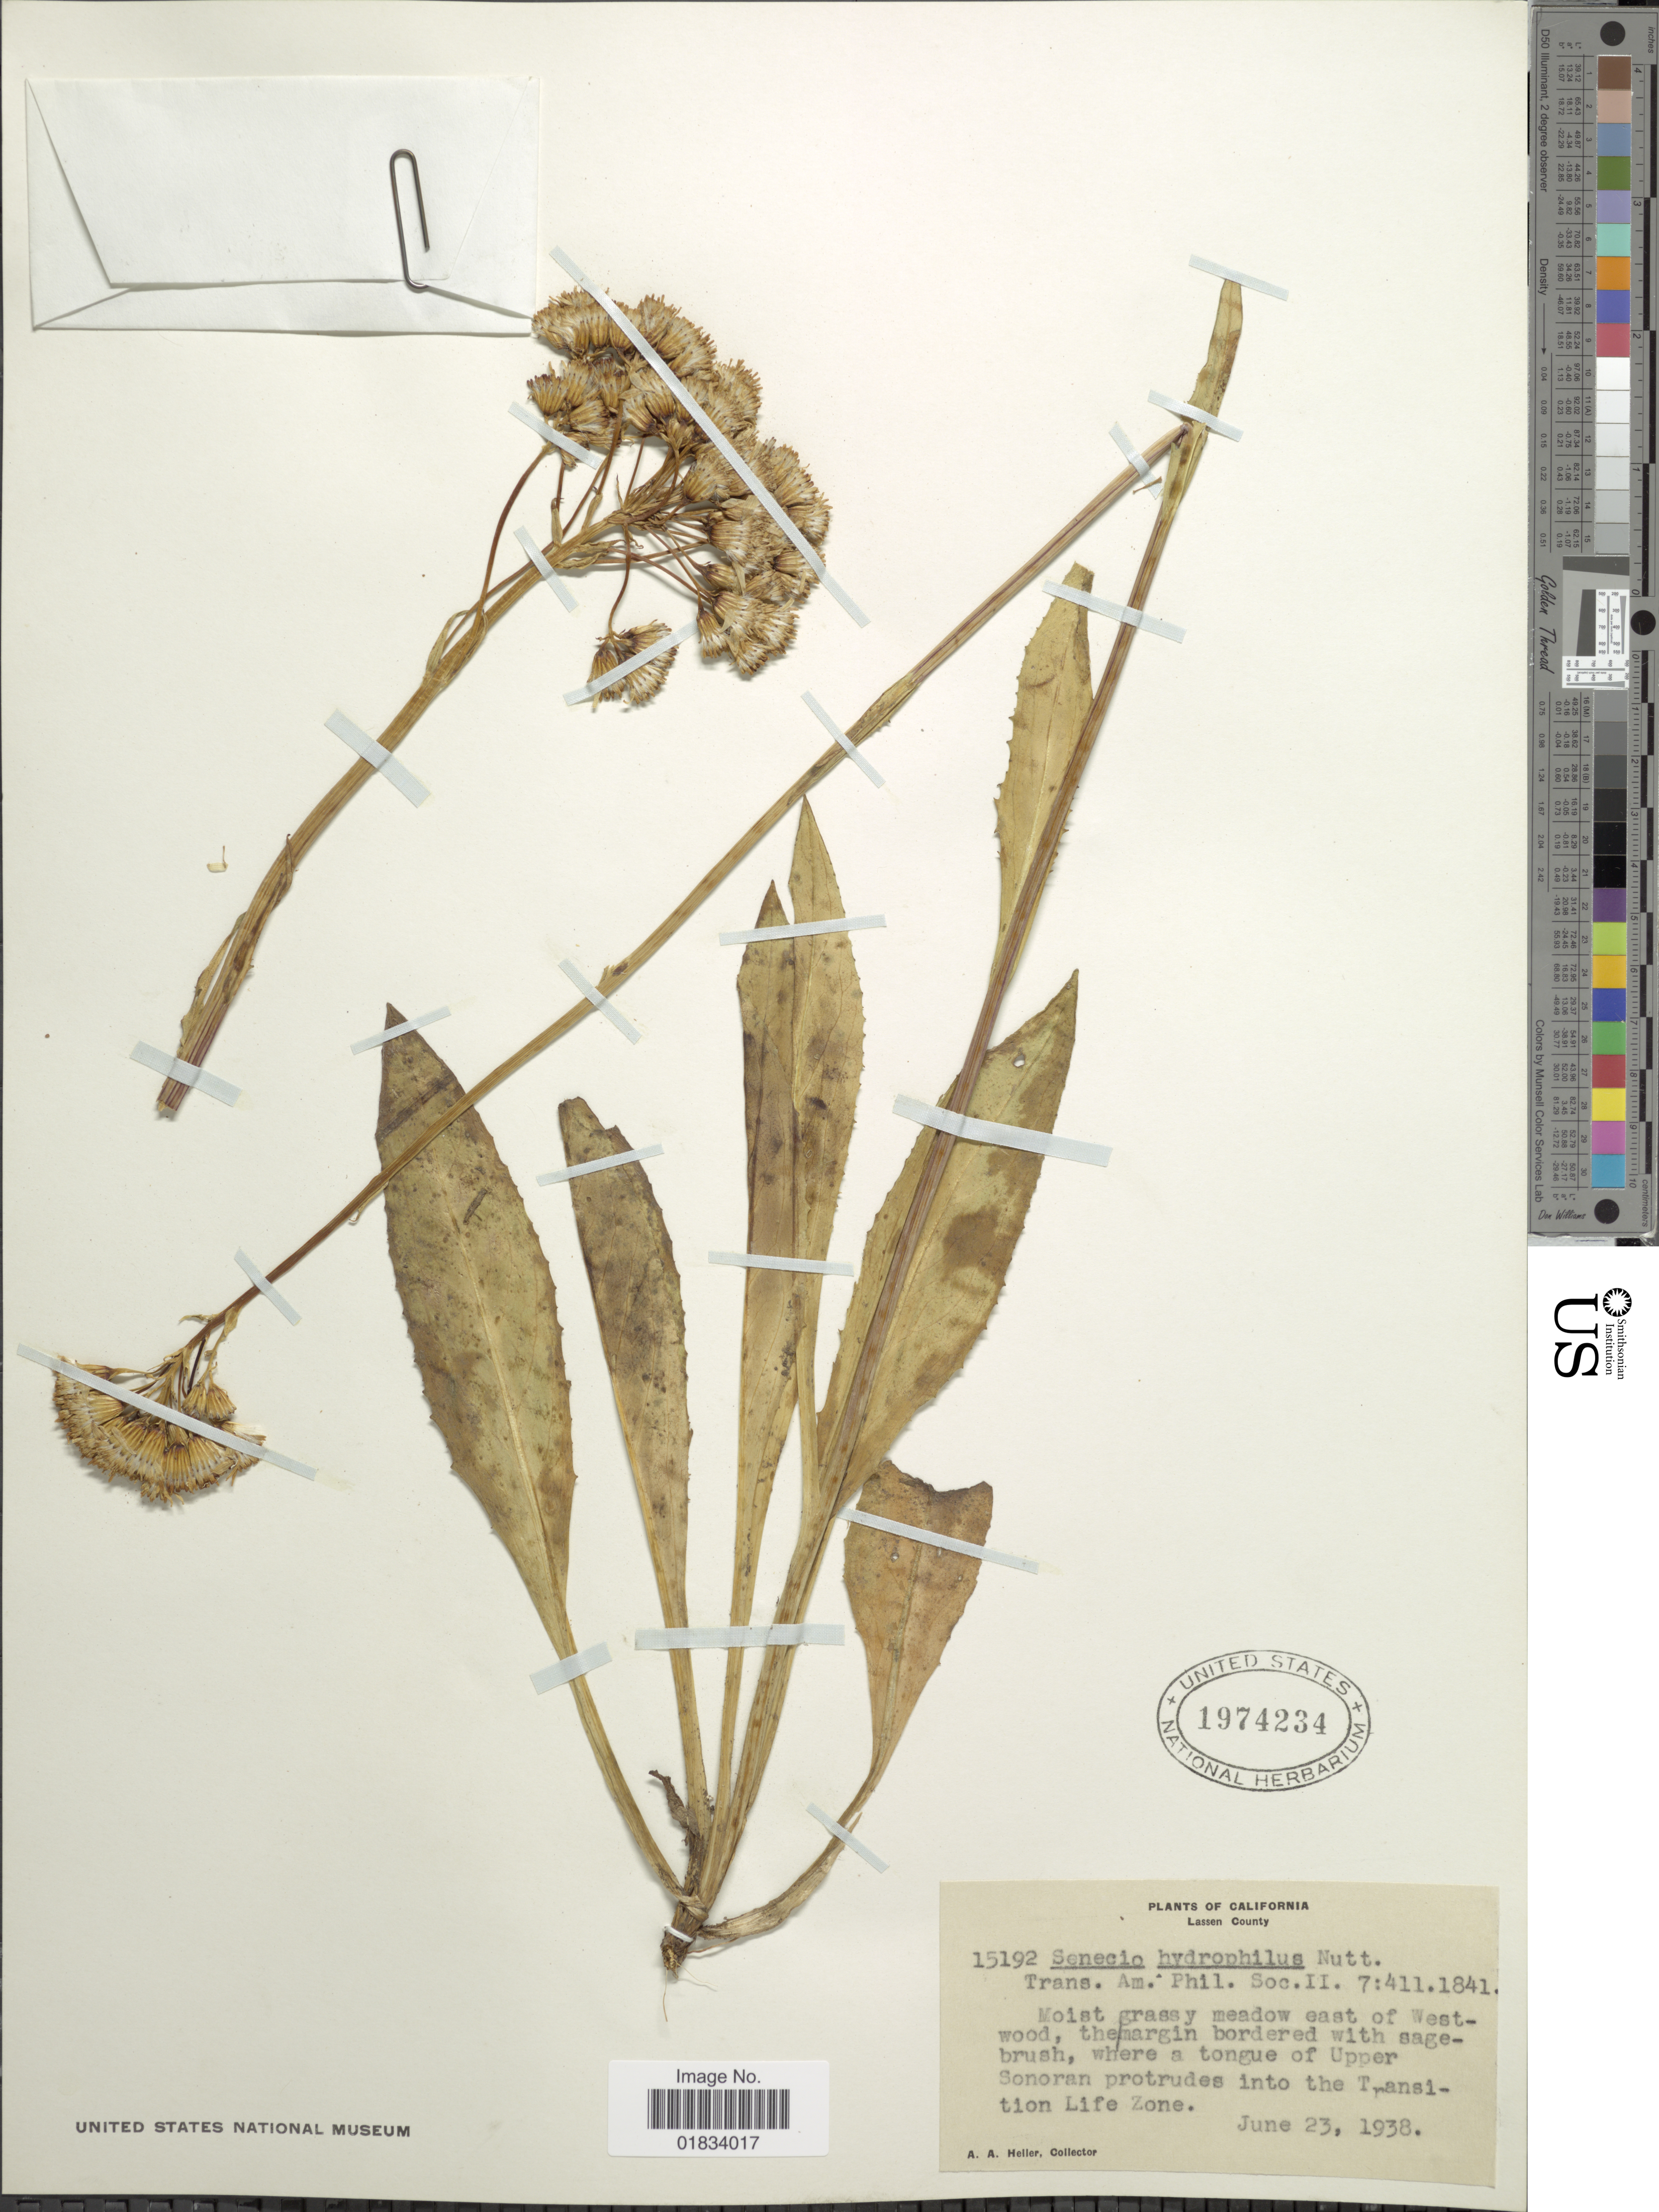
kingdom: Plantae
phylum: Tracheophyta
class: Magnoliopsida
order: Asterales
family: Asteraceae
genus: Senecio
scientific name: Senecio hydrophilus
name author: Nutt.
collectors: A. A. Heller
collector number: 15192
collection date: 1938-06-23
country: United States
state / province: California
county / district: Lassen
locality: Lassen County, where a tongue of Upper Sonoran protrudes into the Transition Life Zone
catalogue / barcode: US 1974234